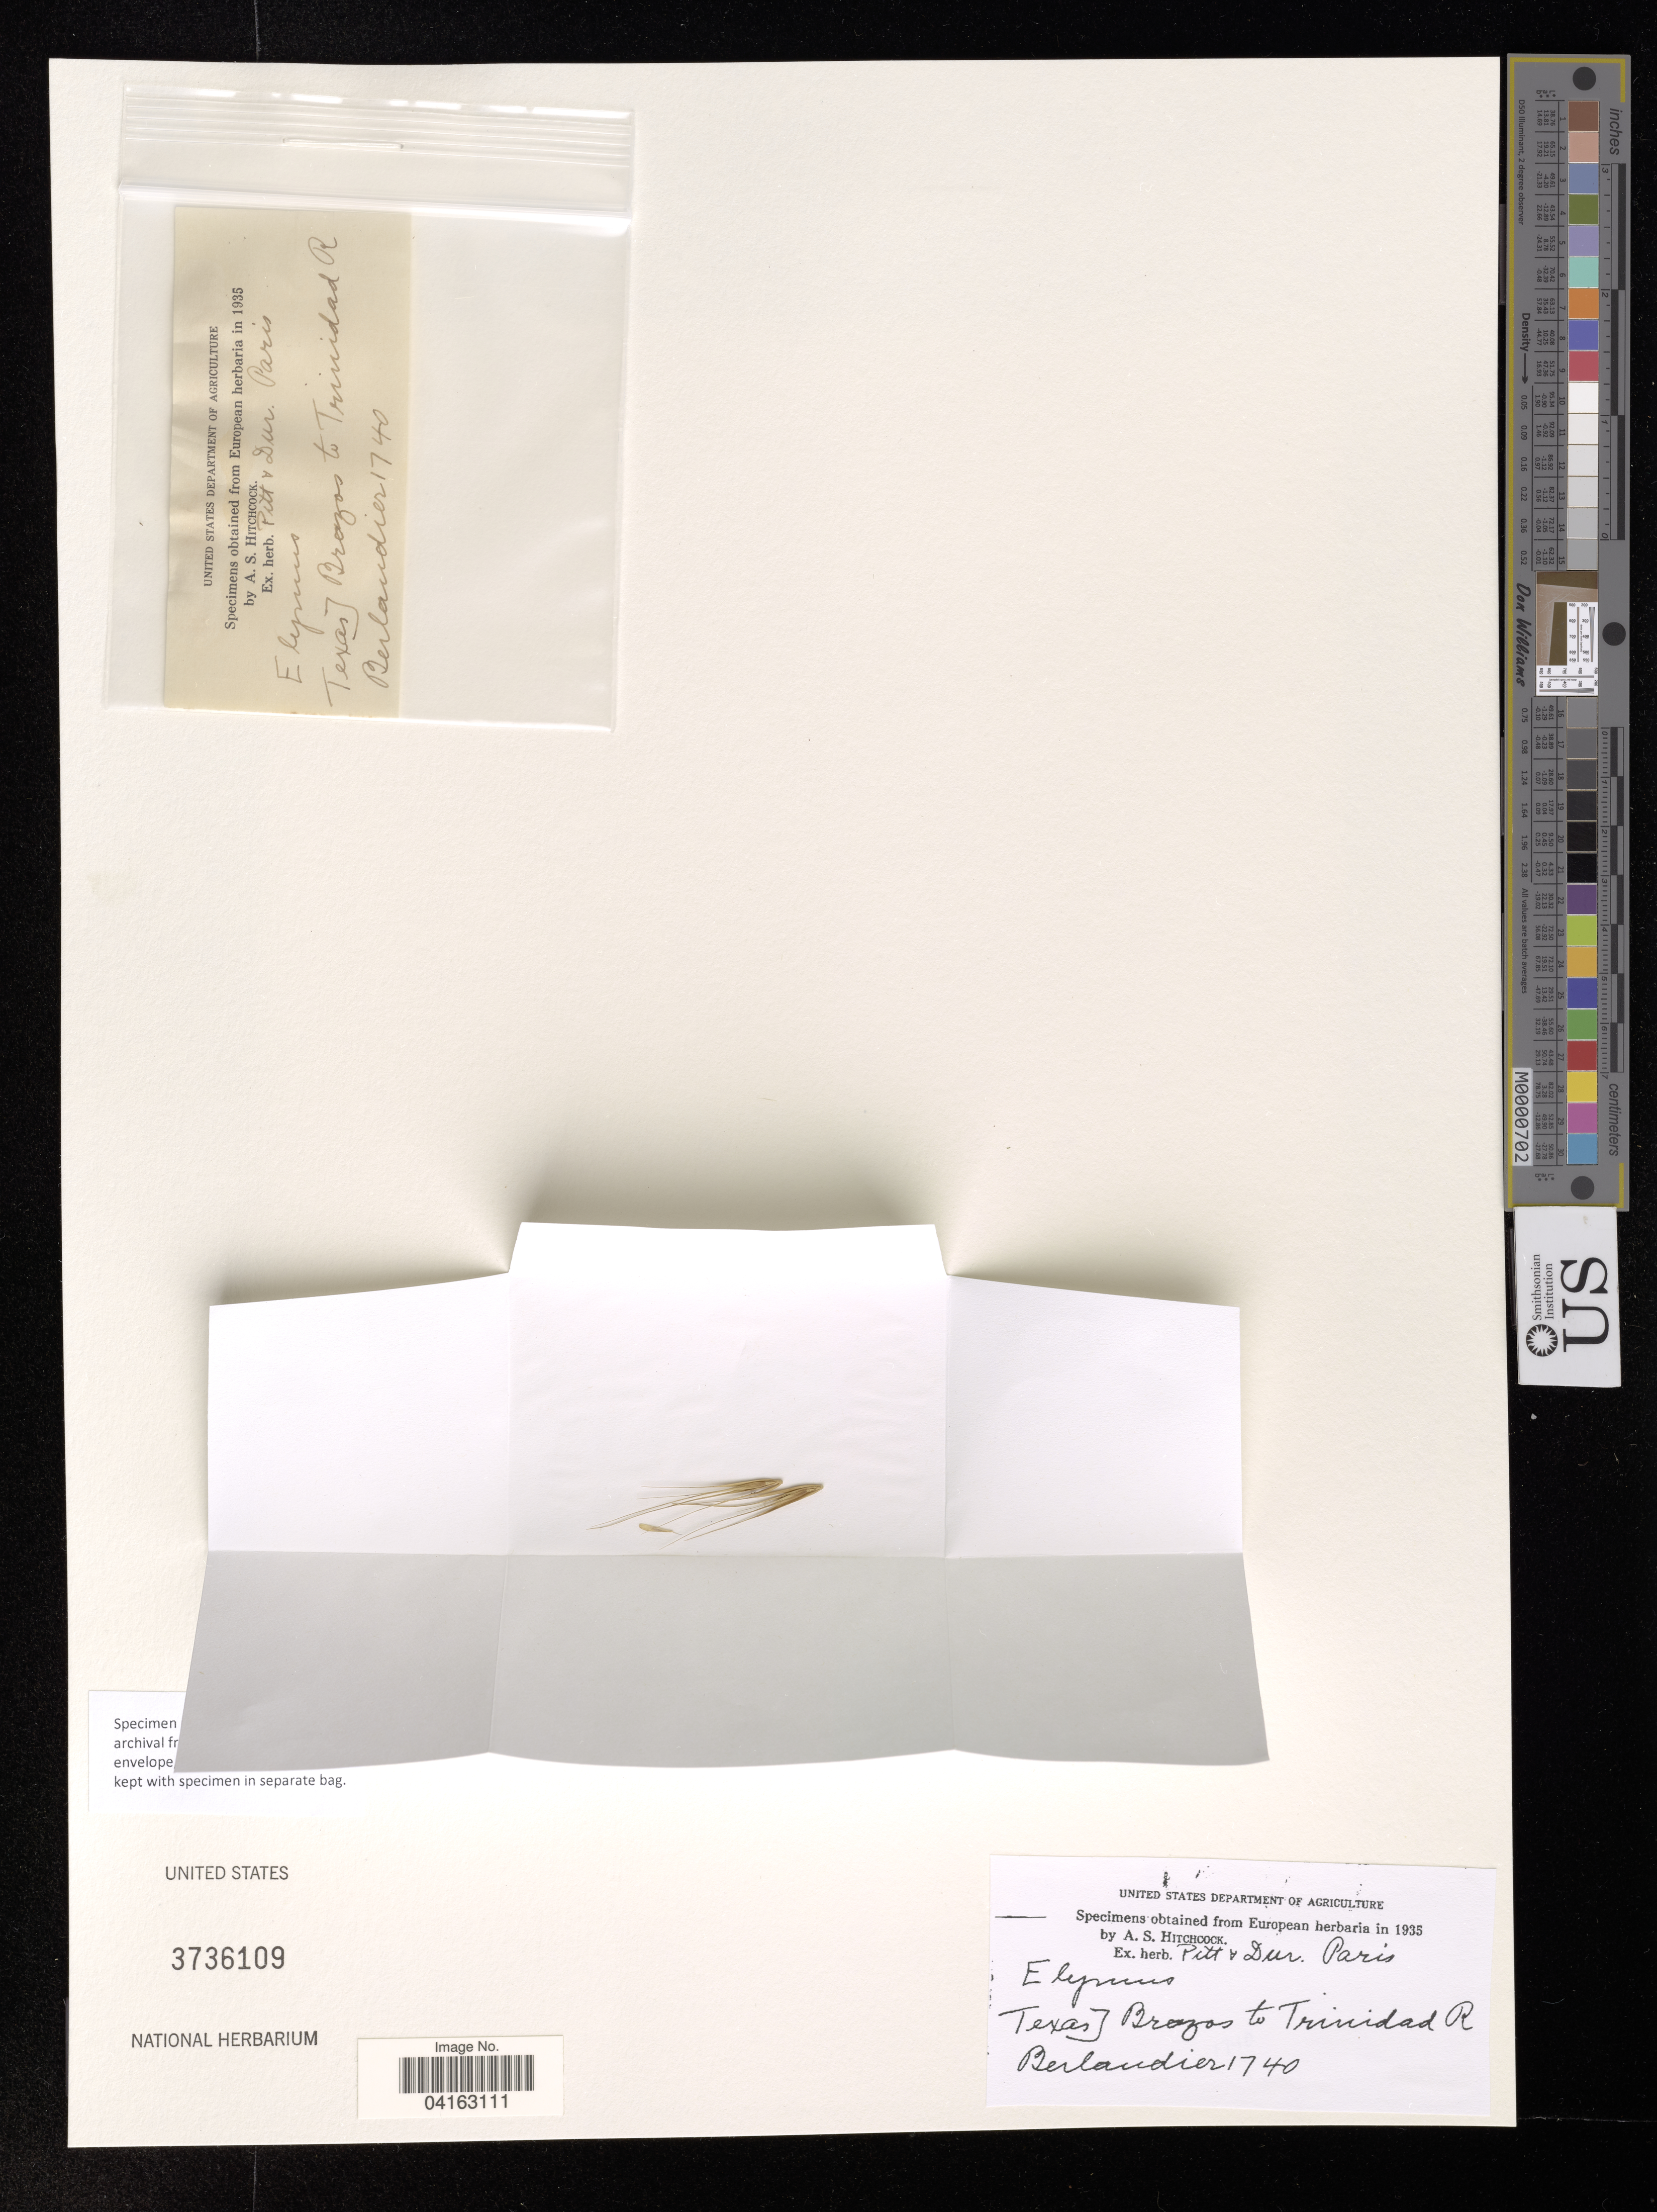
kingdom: Plantae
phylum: Tracheophyta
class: Liliopsida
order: Poales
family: Poaceae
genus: Elymus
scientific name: Elymus x sp.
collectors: A. Hitchcock & -. Berlandier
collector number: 1740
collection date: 1935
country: United States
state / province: Texas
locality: Brazos to Trinidad R.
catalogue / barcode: US 3736109